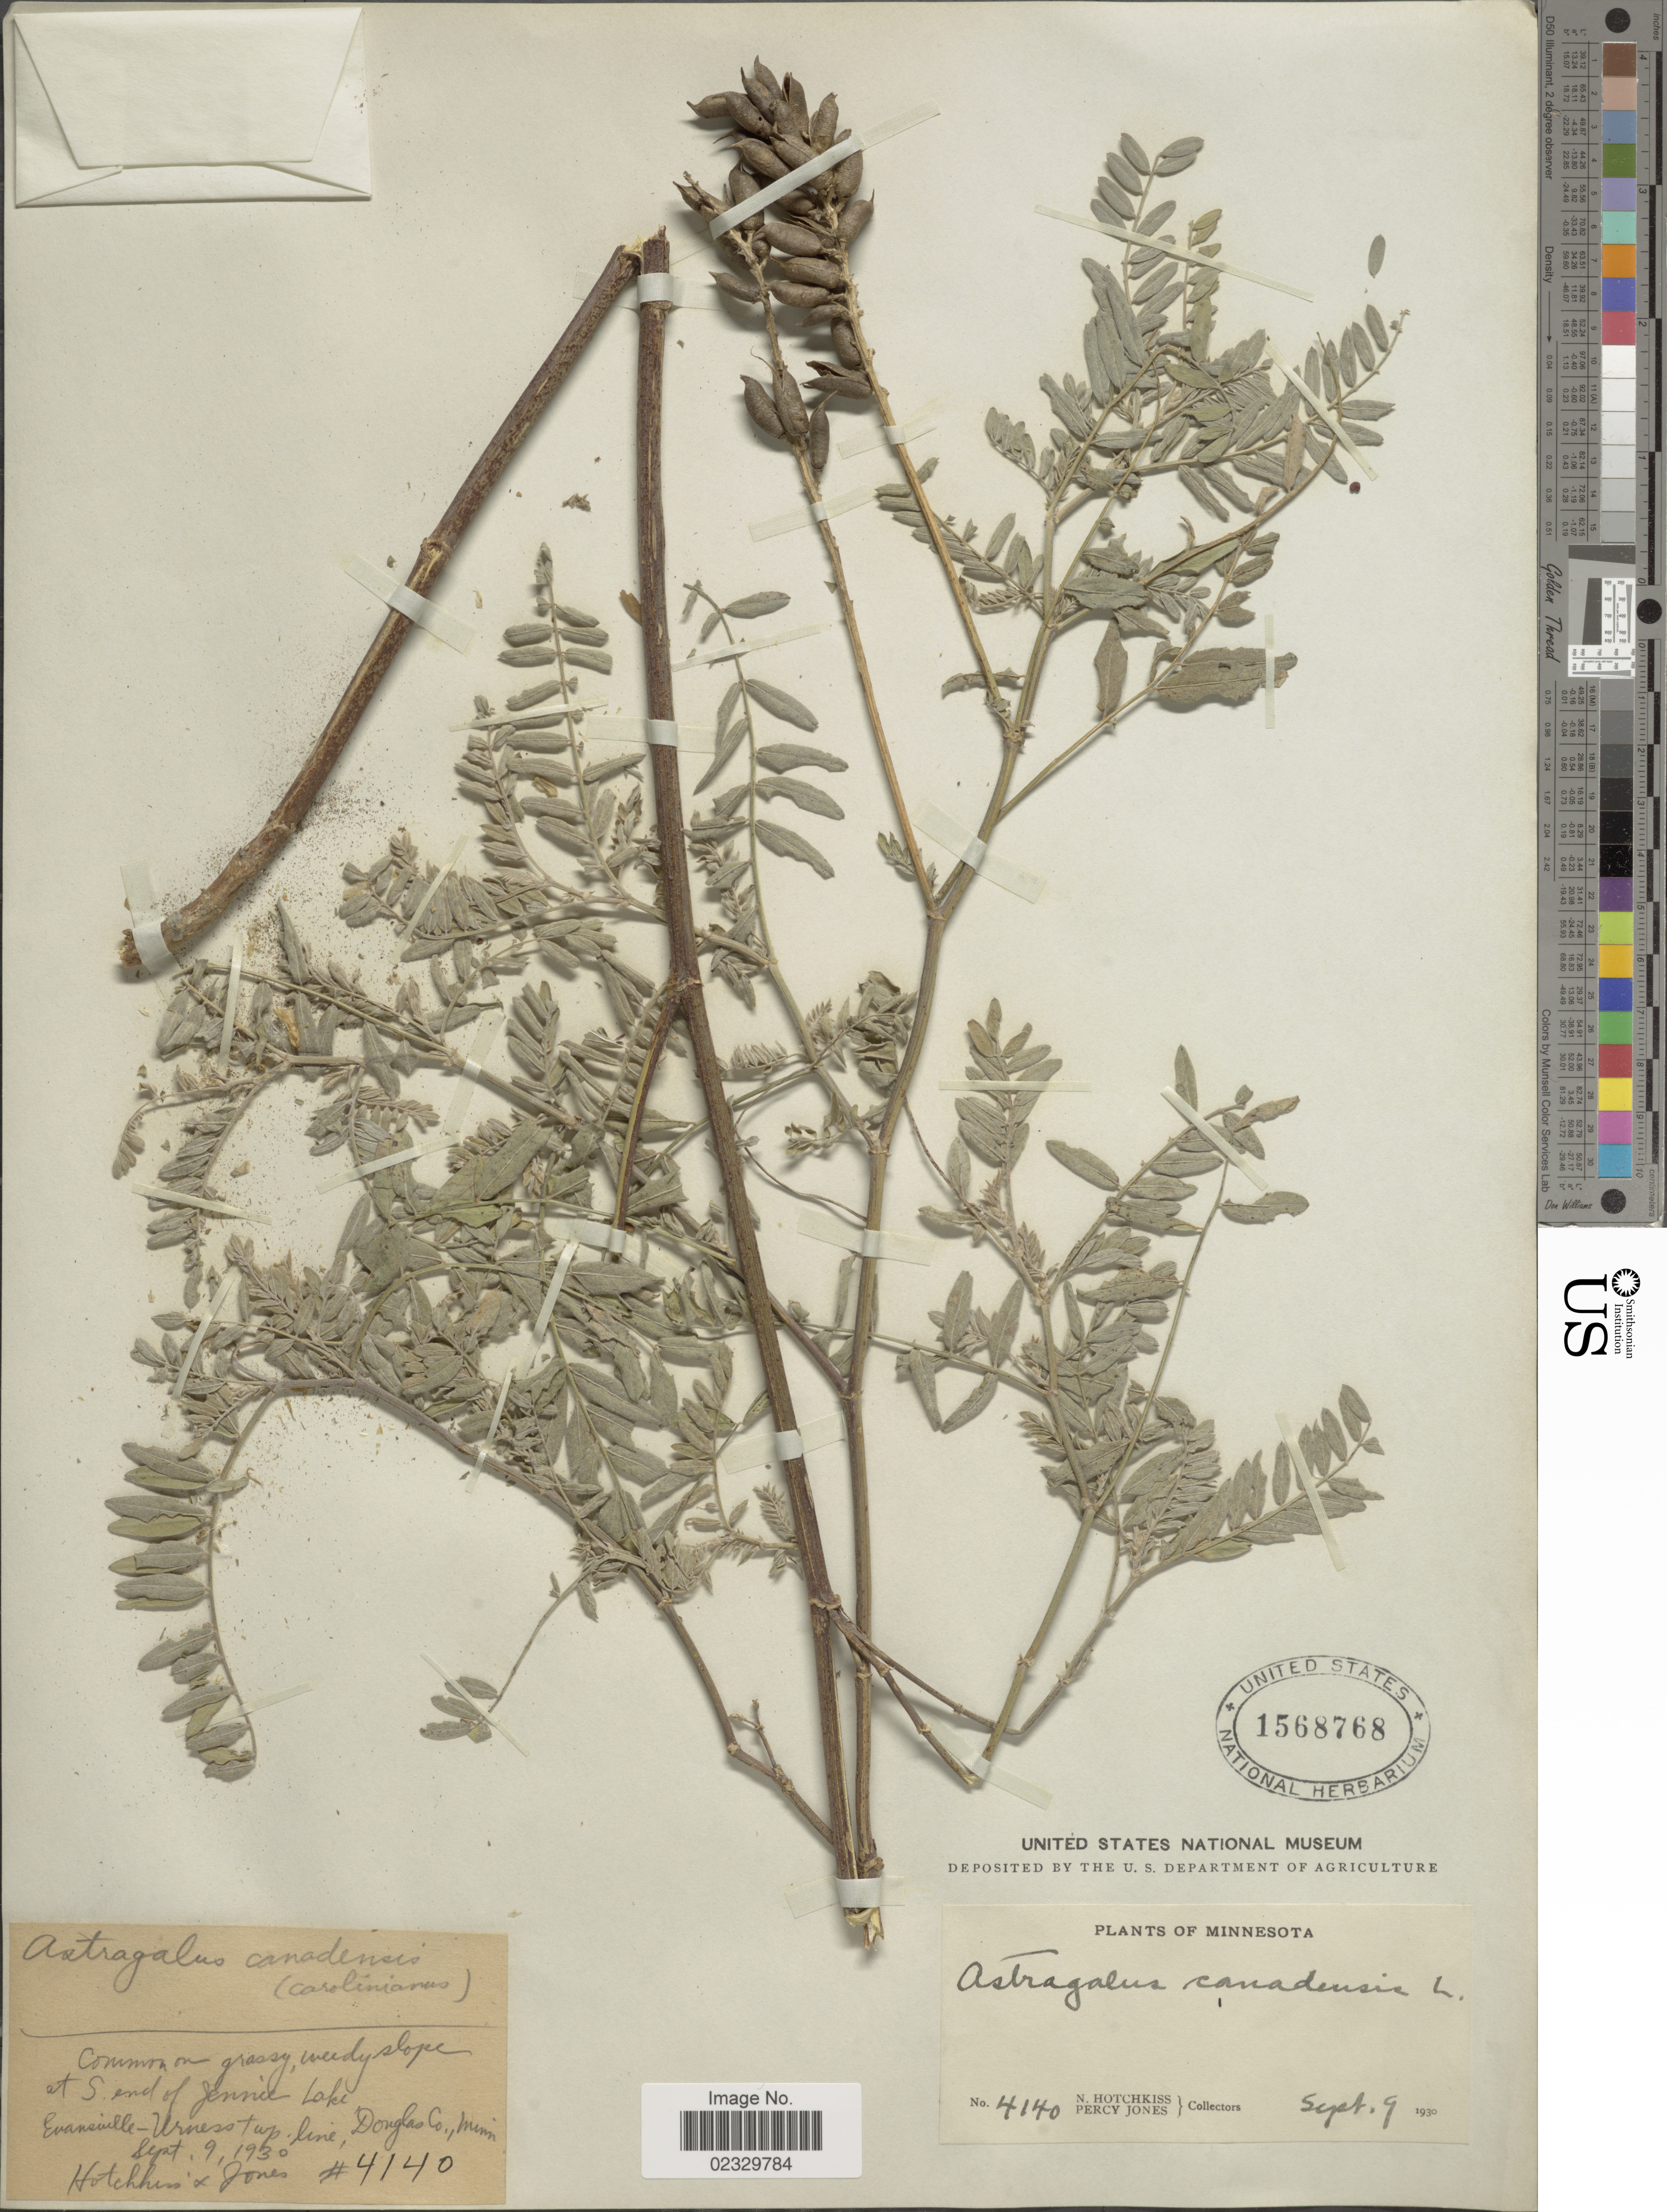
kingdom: Plantae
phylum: Tracheophyta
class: Magnoliopsida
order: Fabales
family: Fabaceae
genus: Astragalus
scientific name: Astragalus canadensis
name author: L.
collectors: N. Hotchkiss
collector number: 4140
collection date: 1930-09-09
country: United States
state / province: Minnesota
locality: S end of Jennie Lake, Evansville Urness Twp. line Douglas Co. Minn.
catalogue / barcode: US 1568768